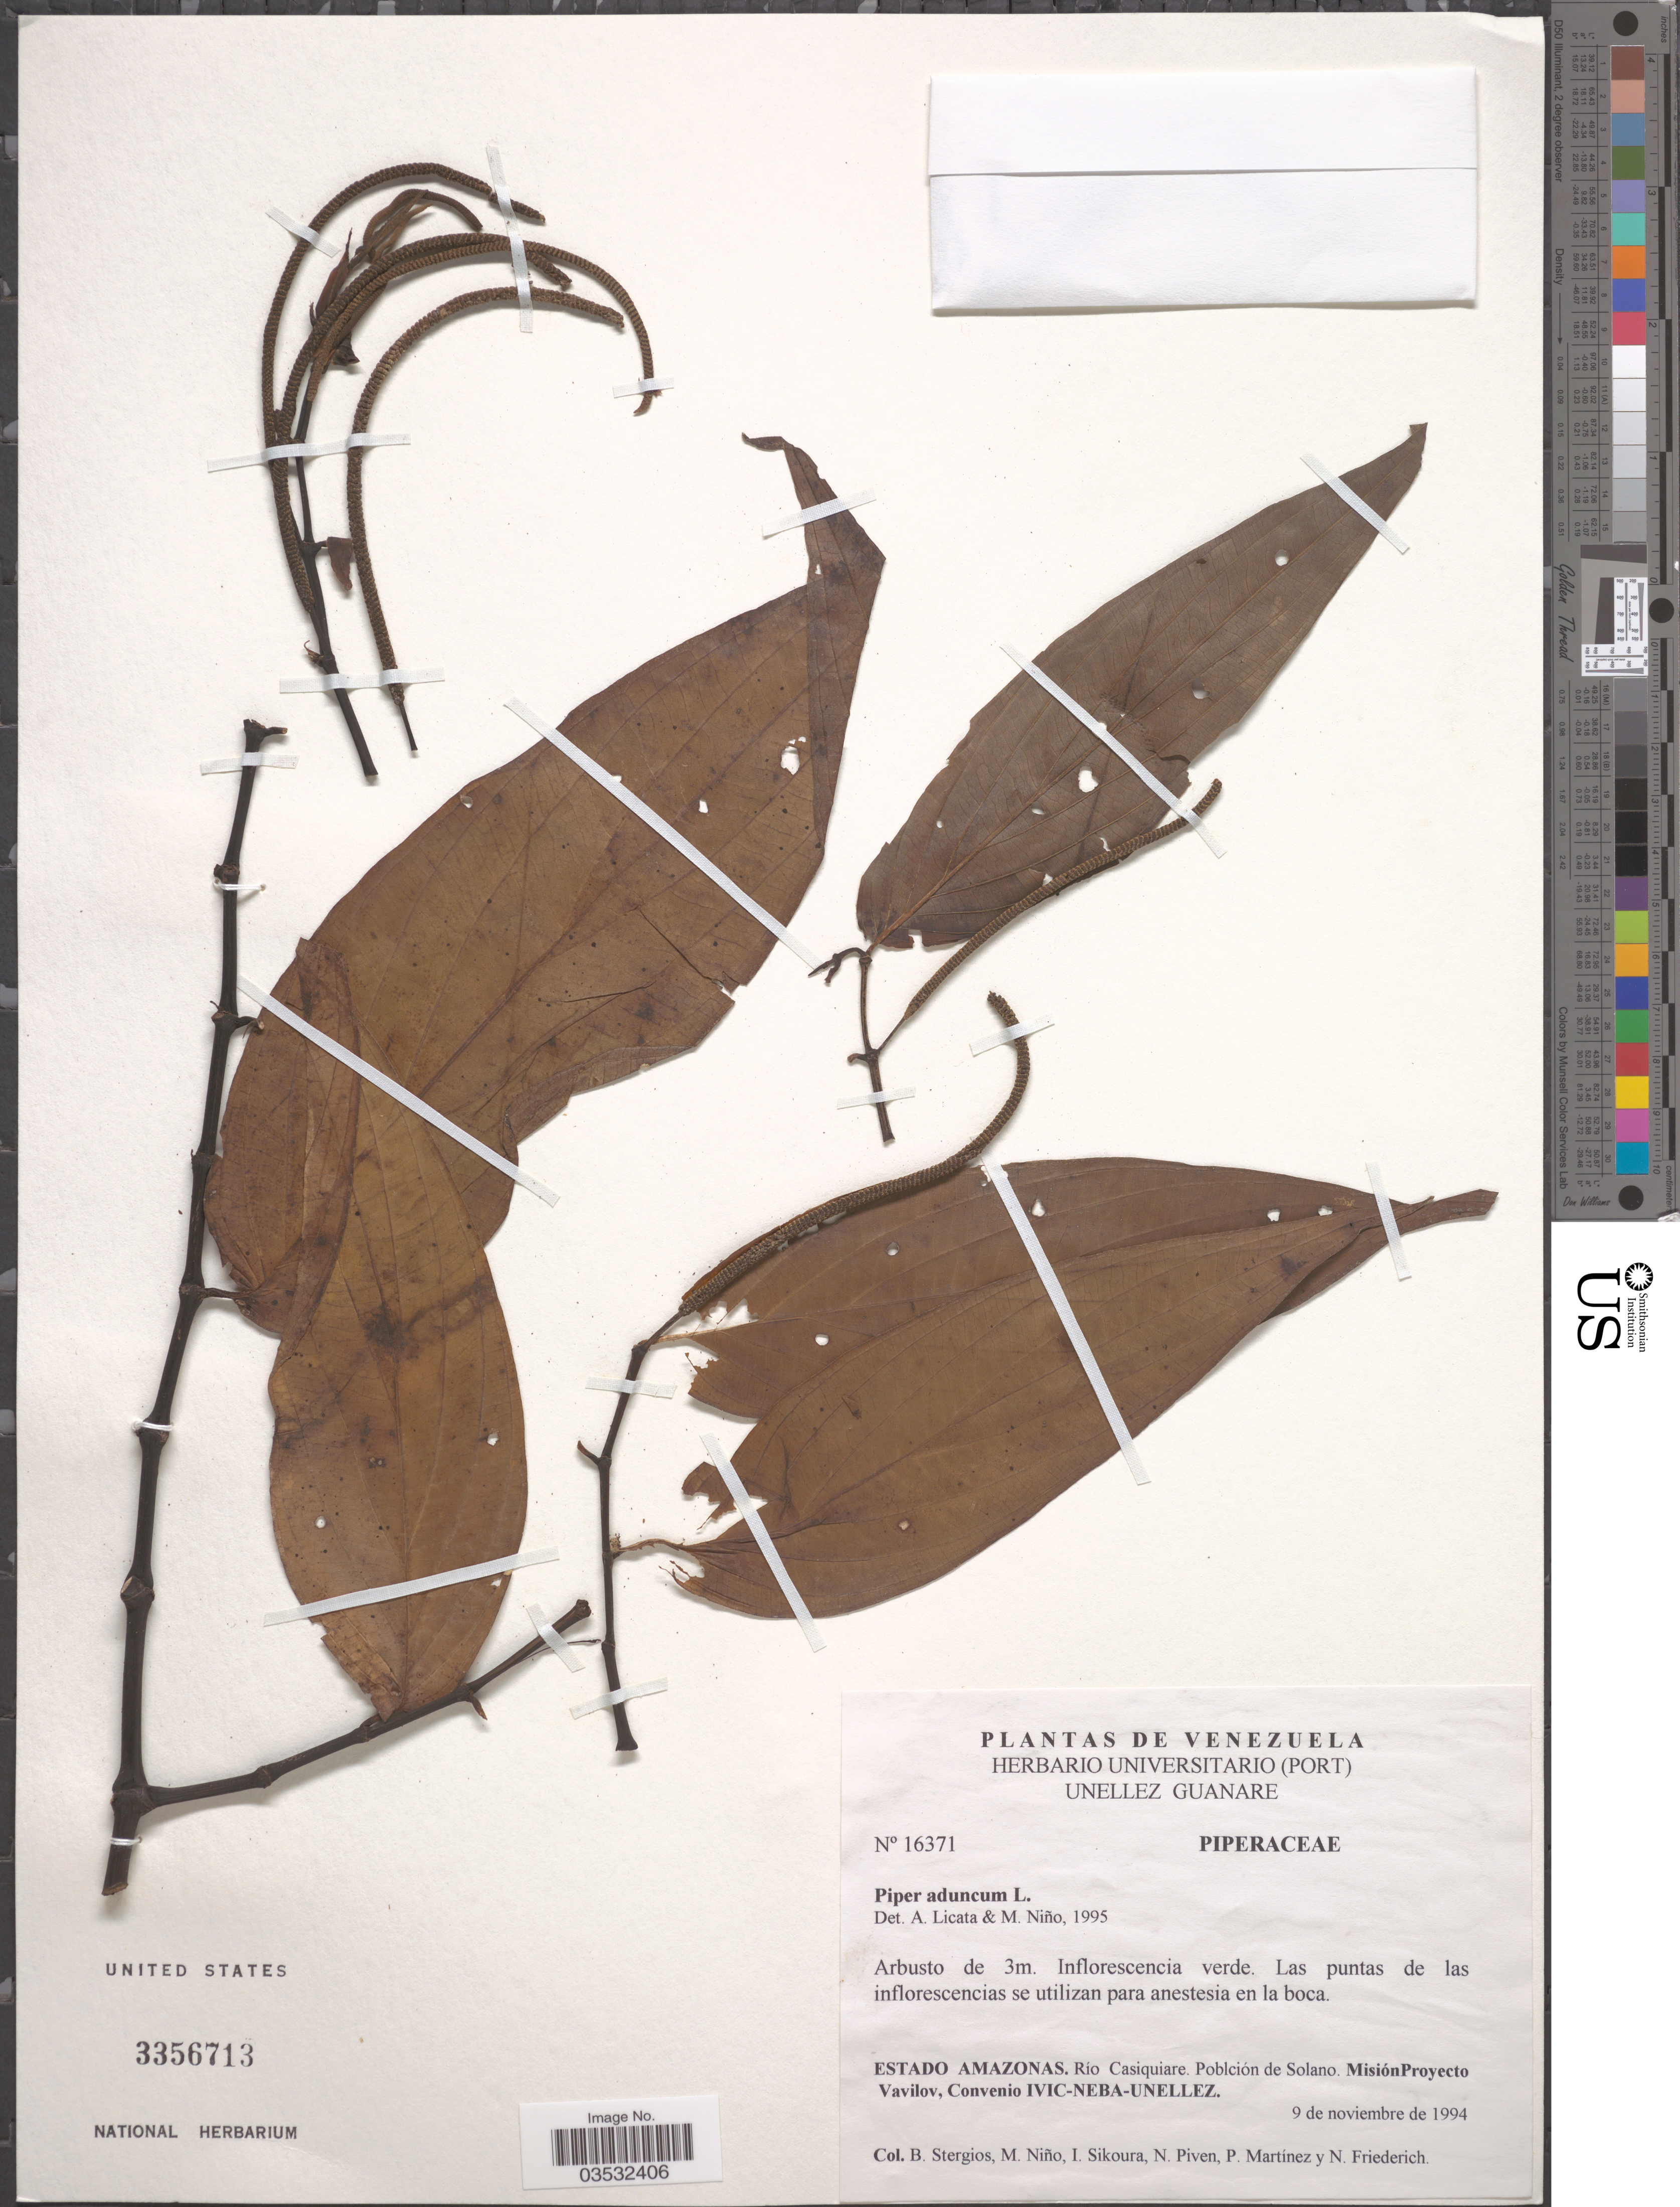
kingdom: Plantae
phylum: Tracheophyta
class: Magnoliopsida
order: Piperales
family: Piperaceae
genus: Piper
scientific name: Piper aduncum var. aduncum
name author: L.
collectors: B. G. Stergios, S. M. Niño, I. Sikoura, N. Piven, P. Martinez & N. Friederich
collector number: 16371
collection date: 1994-11-09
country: Venezuela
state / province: Amazonas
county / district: Río Negro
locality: Río Casiquiare. Poblción de Solano. Misión Proyecto Vavilov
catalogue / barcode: US 3356713